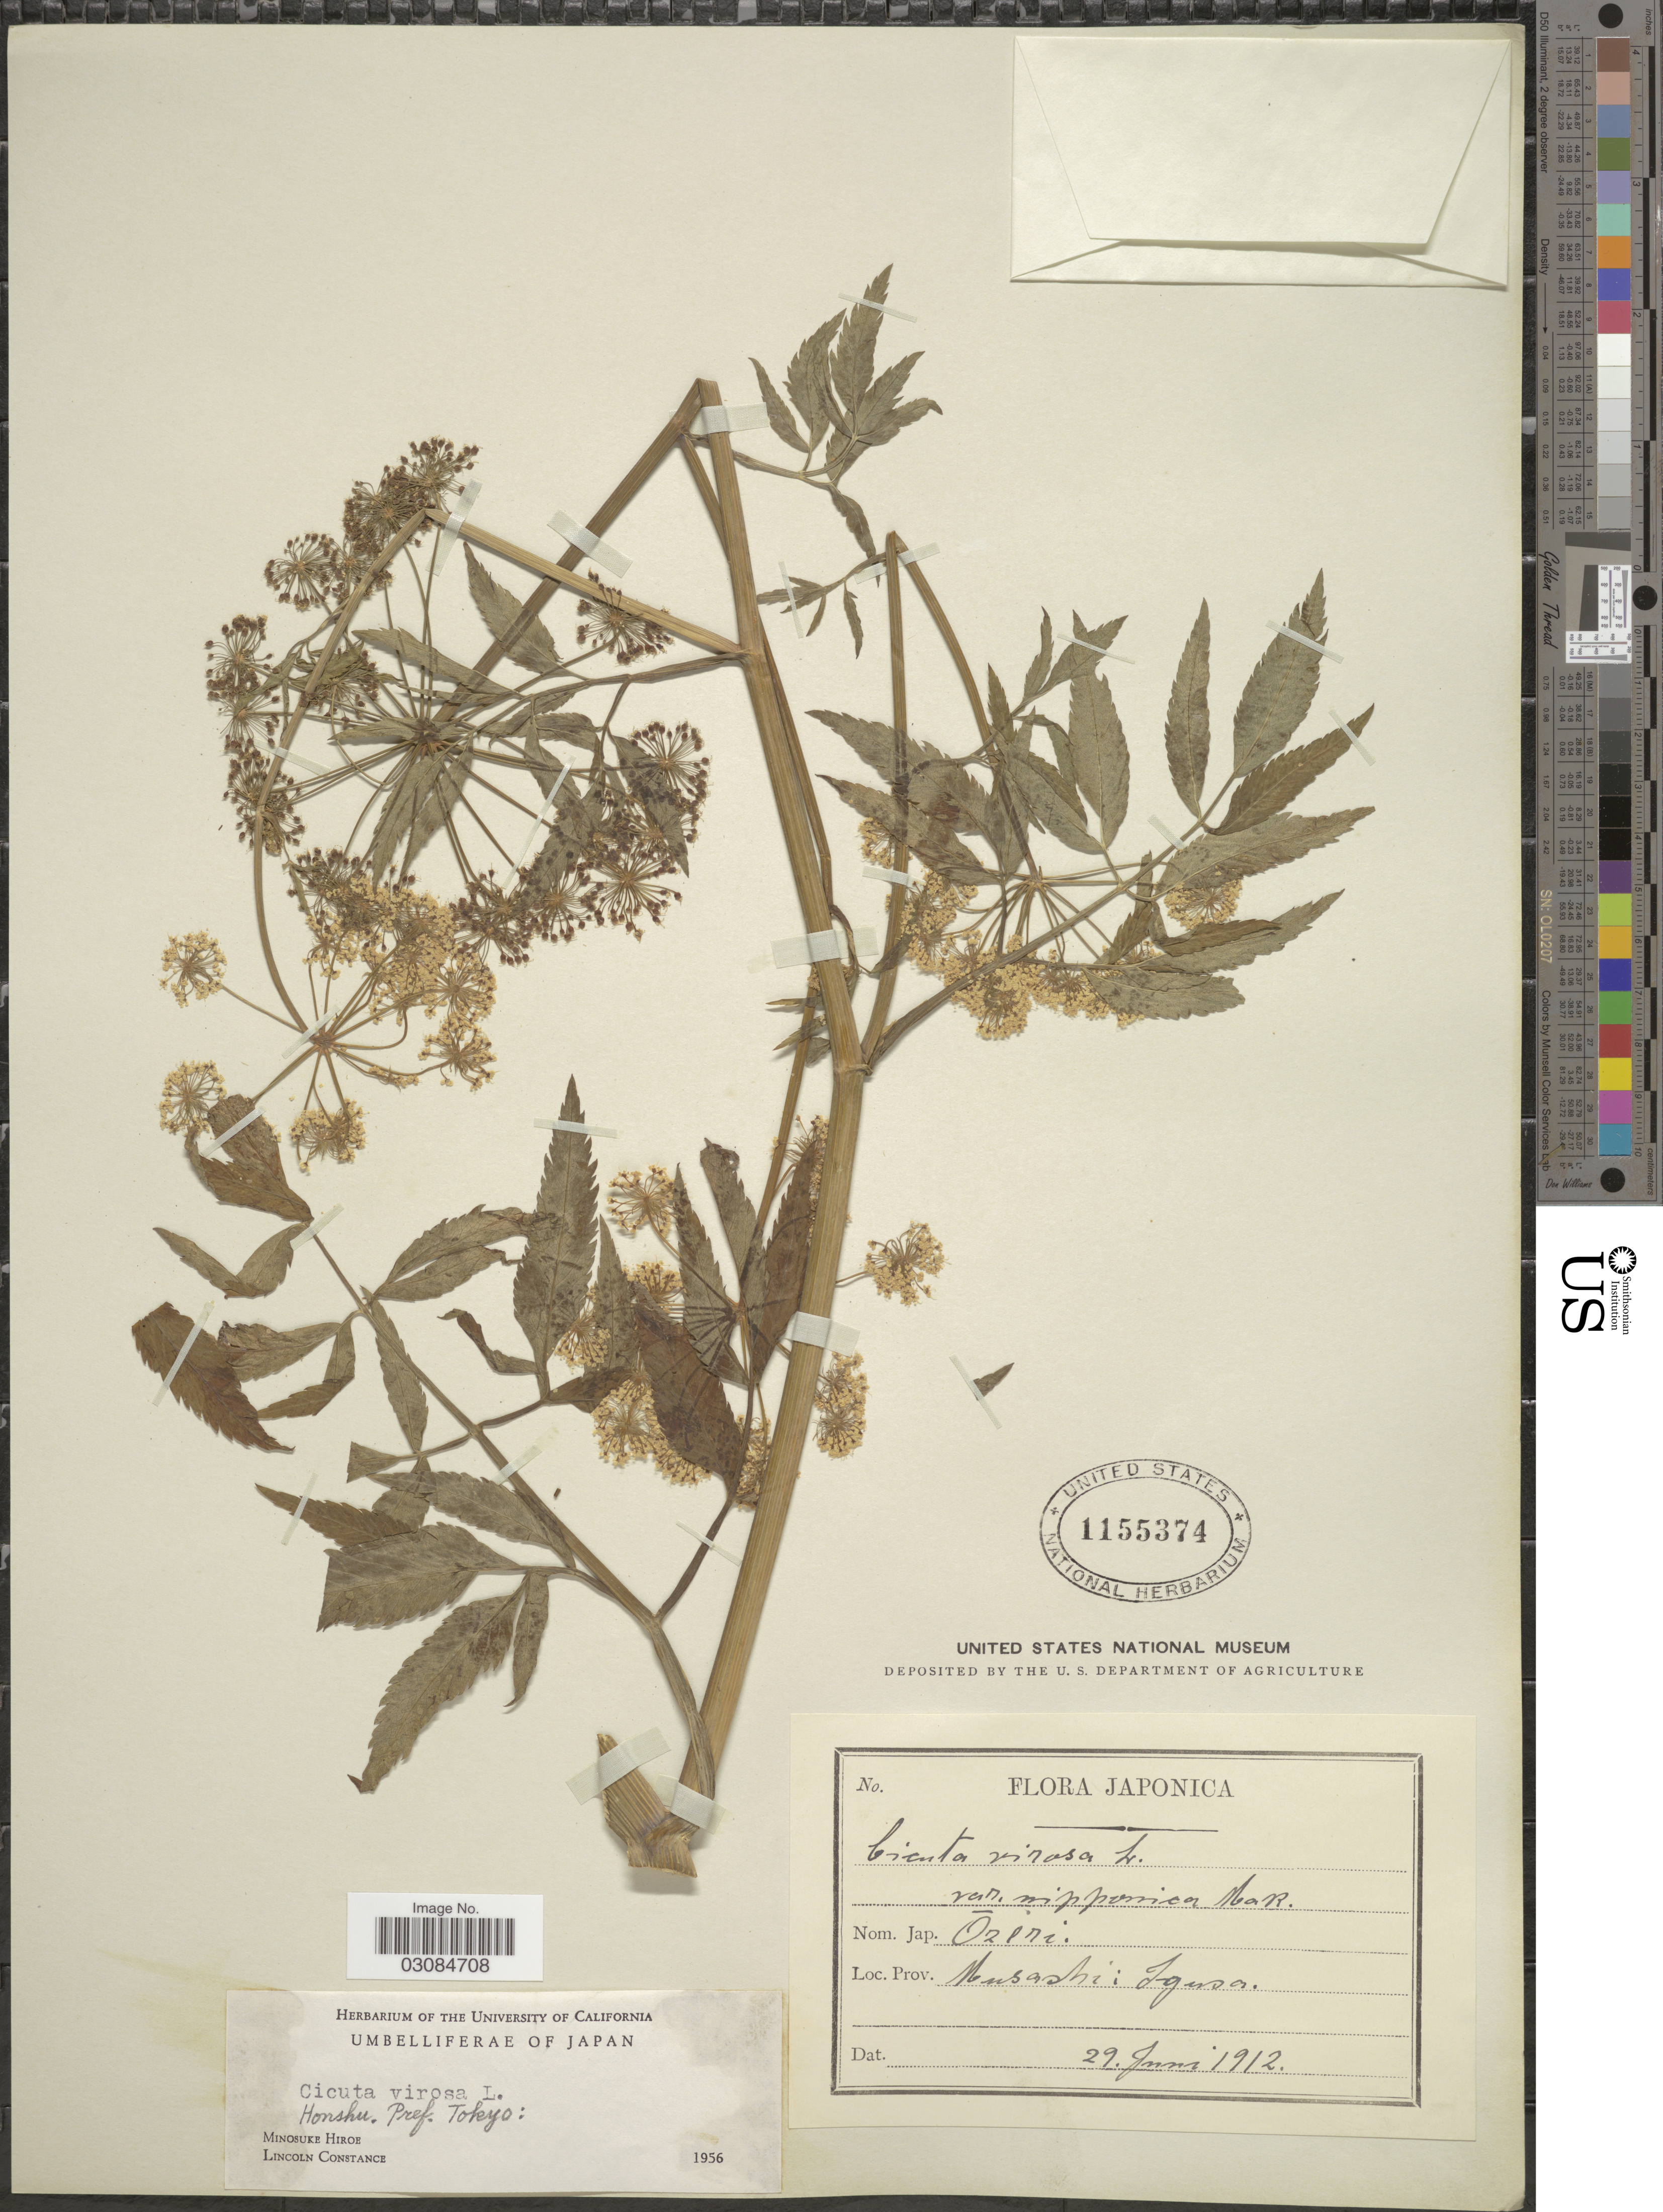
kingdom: Plantae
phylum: Tracheophyta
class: Magnoliopsida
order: Apiales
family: Apiaceae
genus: Cicuta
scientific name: Cicuta virosa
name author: L.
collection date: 1912-06-29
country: Japan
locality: Musashi: Igusa.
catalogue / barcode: US 1155374